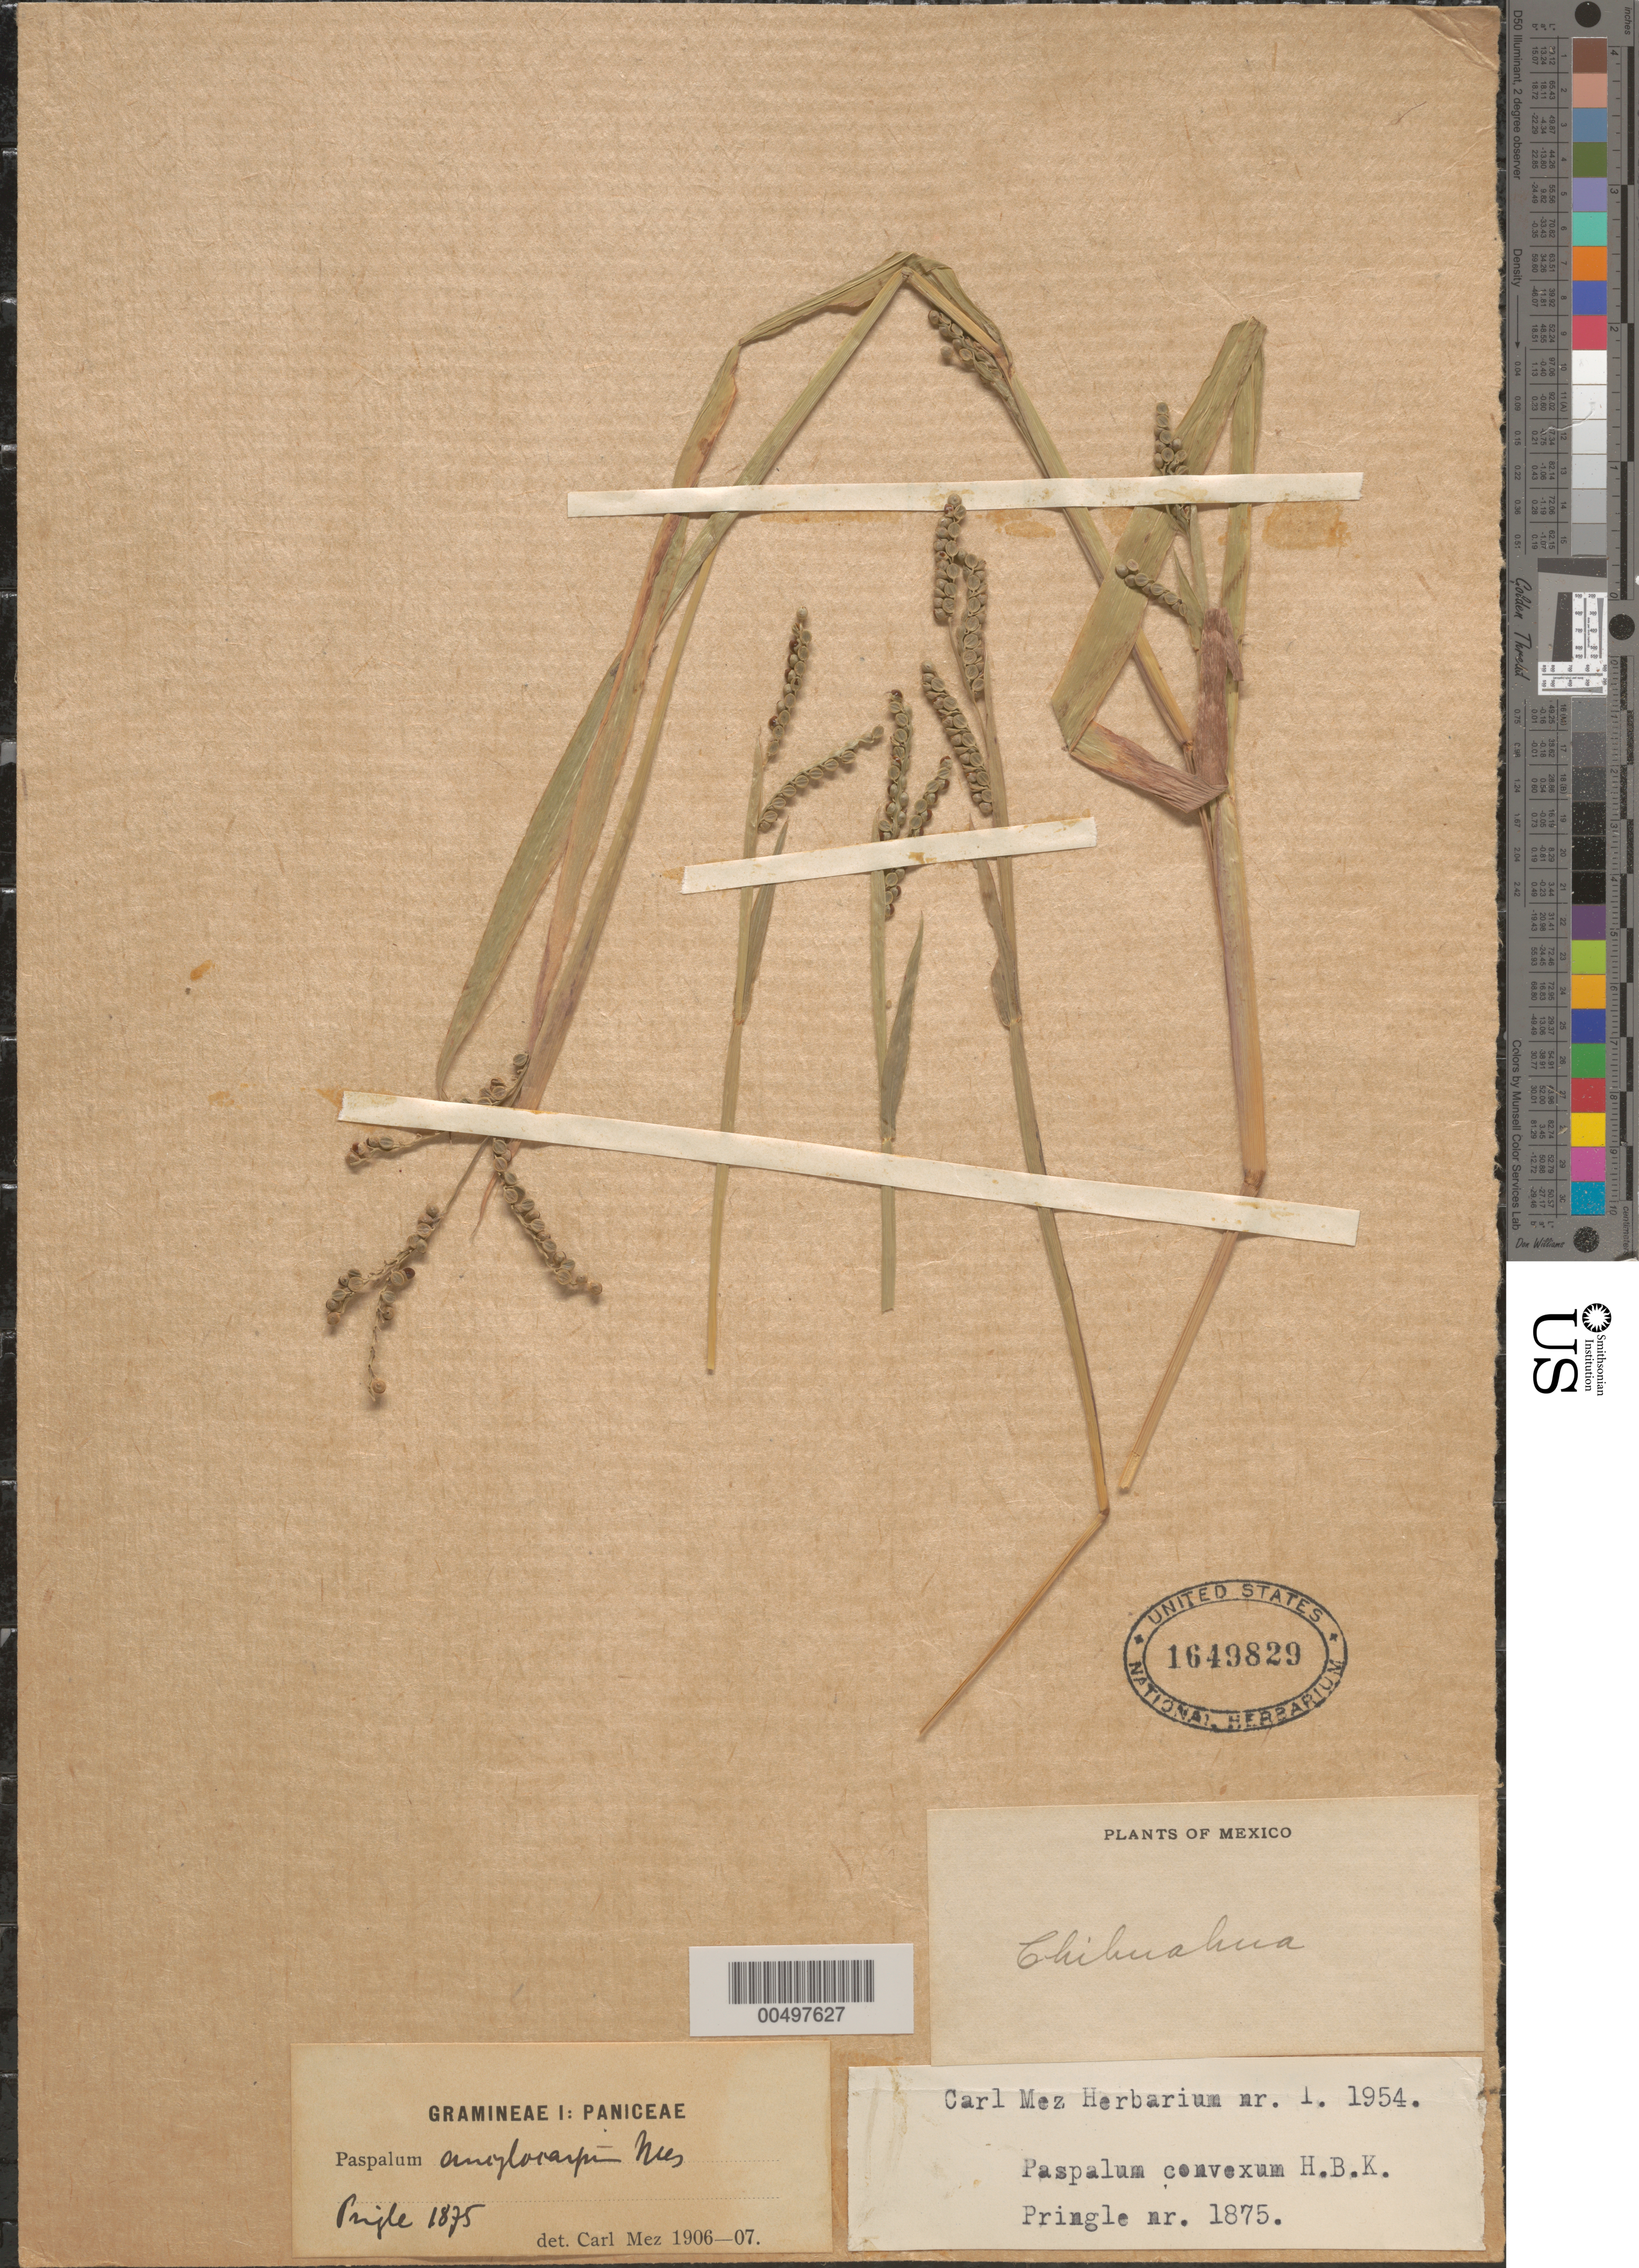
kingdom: Plantae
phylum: Tracheophyta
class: Liliopsida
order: Poales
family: Poaceae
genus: Paspalum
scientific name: Paspalum convexum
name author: Humb. & Bonpl. ex Flüggé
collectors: C. G. Pringle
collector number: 1875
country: Mexico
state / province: Chihuahua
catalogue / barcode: US 1649829